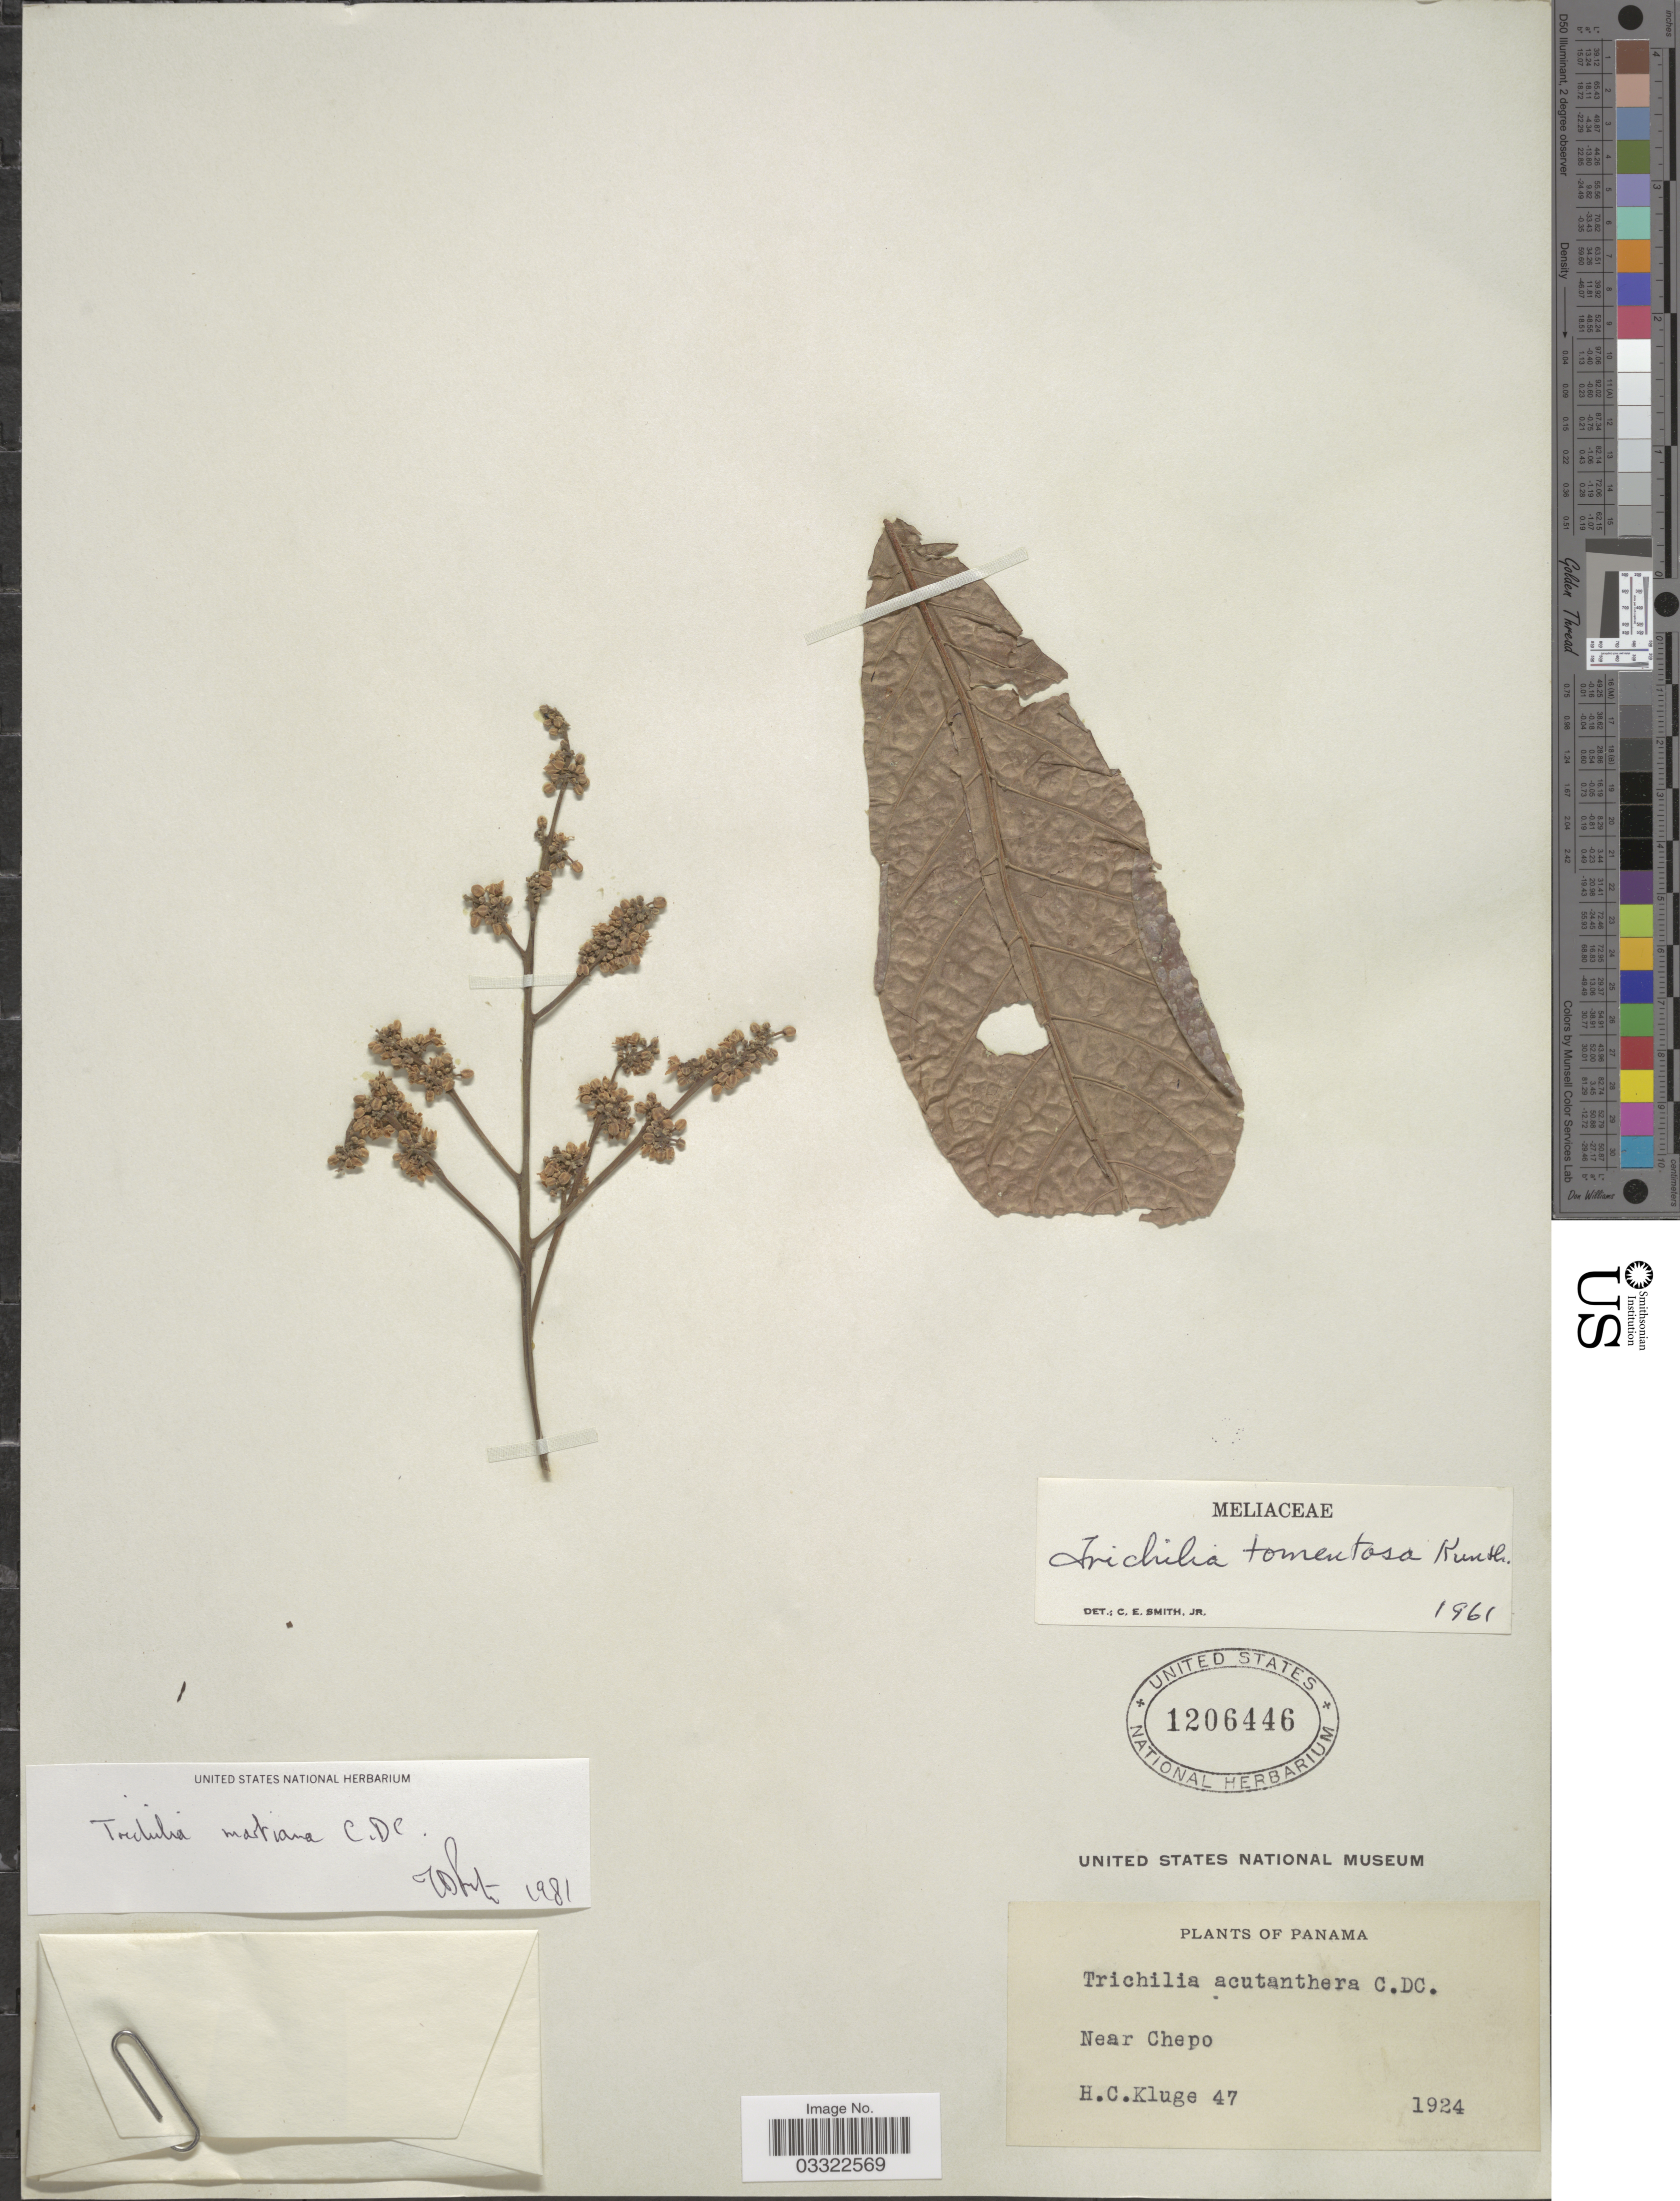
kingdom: Plantae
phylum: Tracheophyta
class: Magnoliopsida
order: Sapindales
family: Meliaceae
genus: Trichilia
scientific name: Trichilia martiana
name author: C. DC.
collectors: H. C. Kluge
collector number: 47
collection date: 1924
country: Panama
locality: Near Chepo.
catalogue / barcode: US 1206446